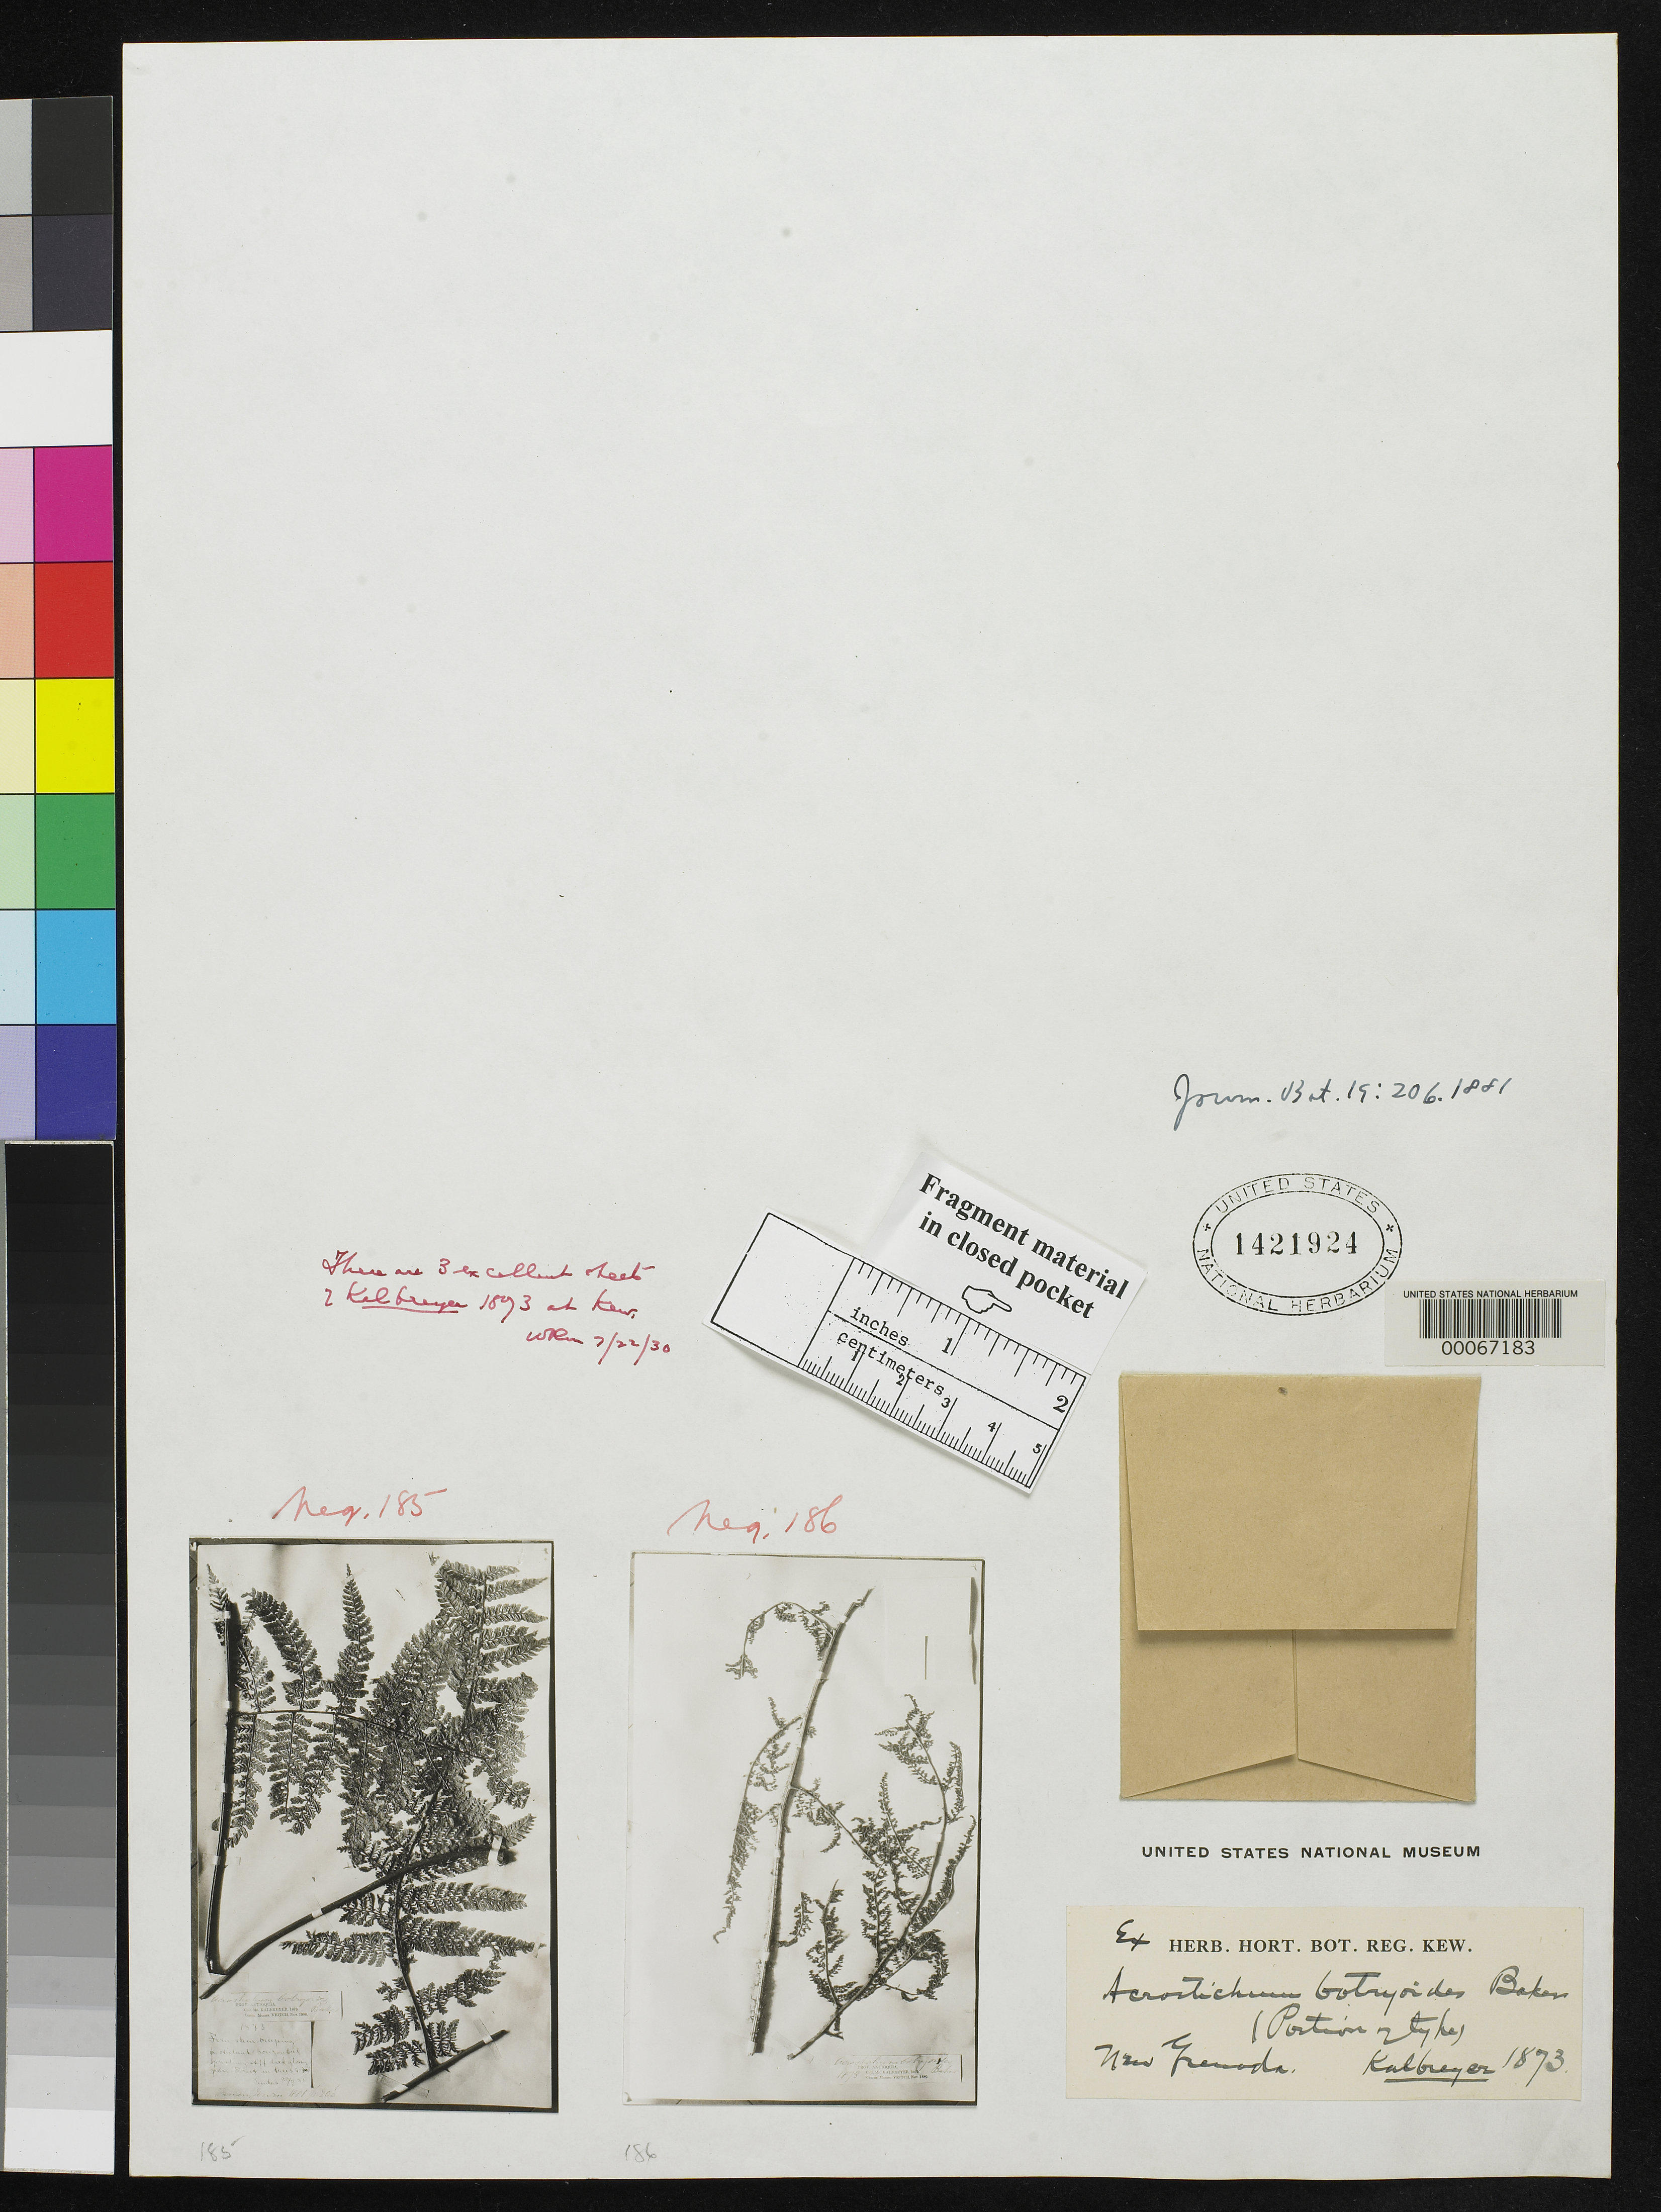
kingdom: Plantae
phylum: Tracheophyta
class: Polypodiopsida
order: Polypodiales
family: Pteridaceae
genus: Acrostichum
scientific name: Acrostichum botryoides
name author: Baker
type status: Type Fragment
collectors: W. Kalbreyer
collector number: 1873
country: Colombia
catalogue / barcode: US 1421924